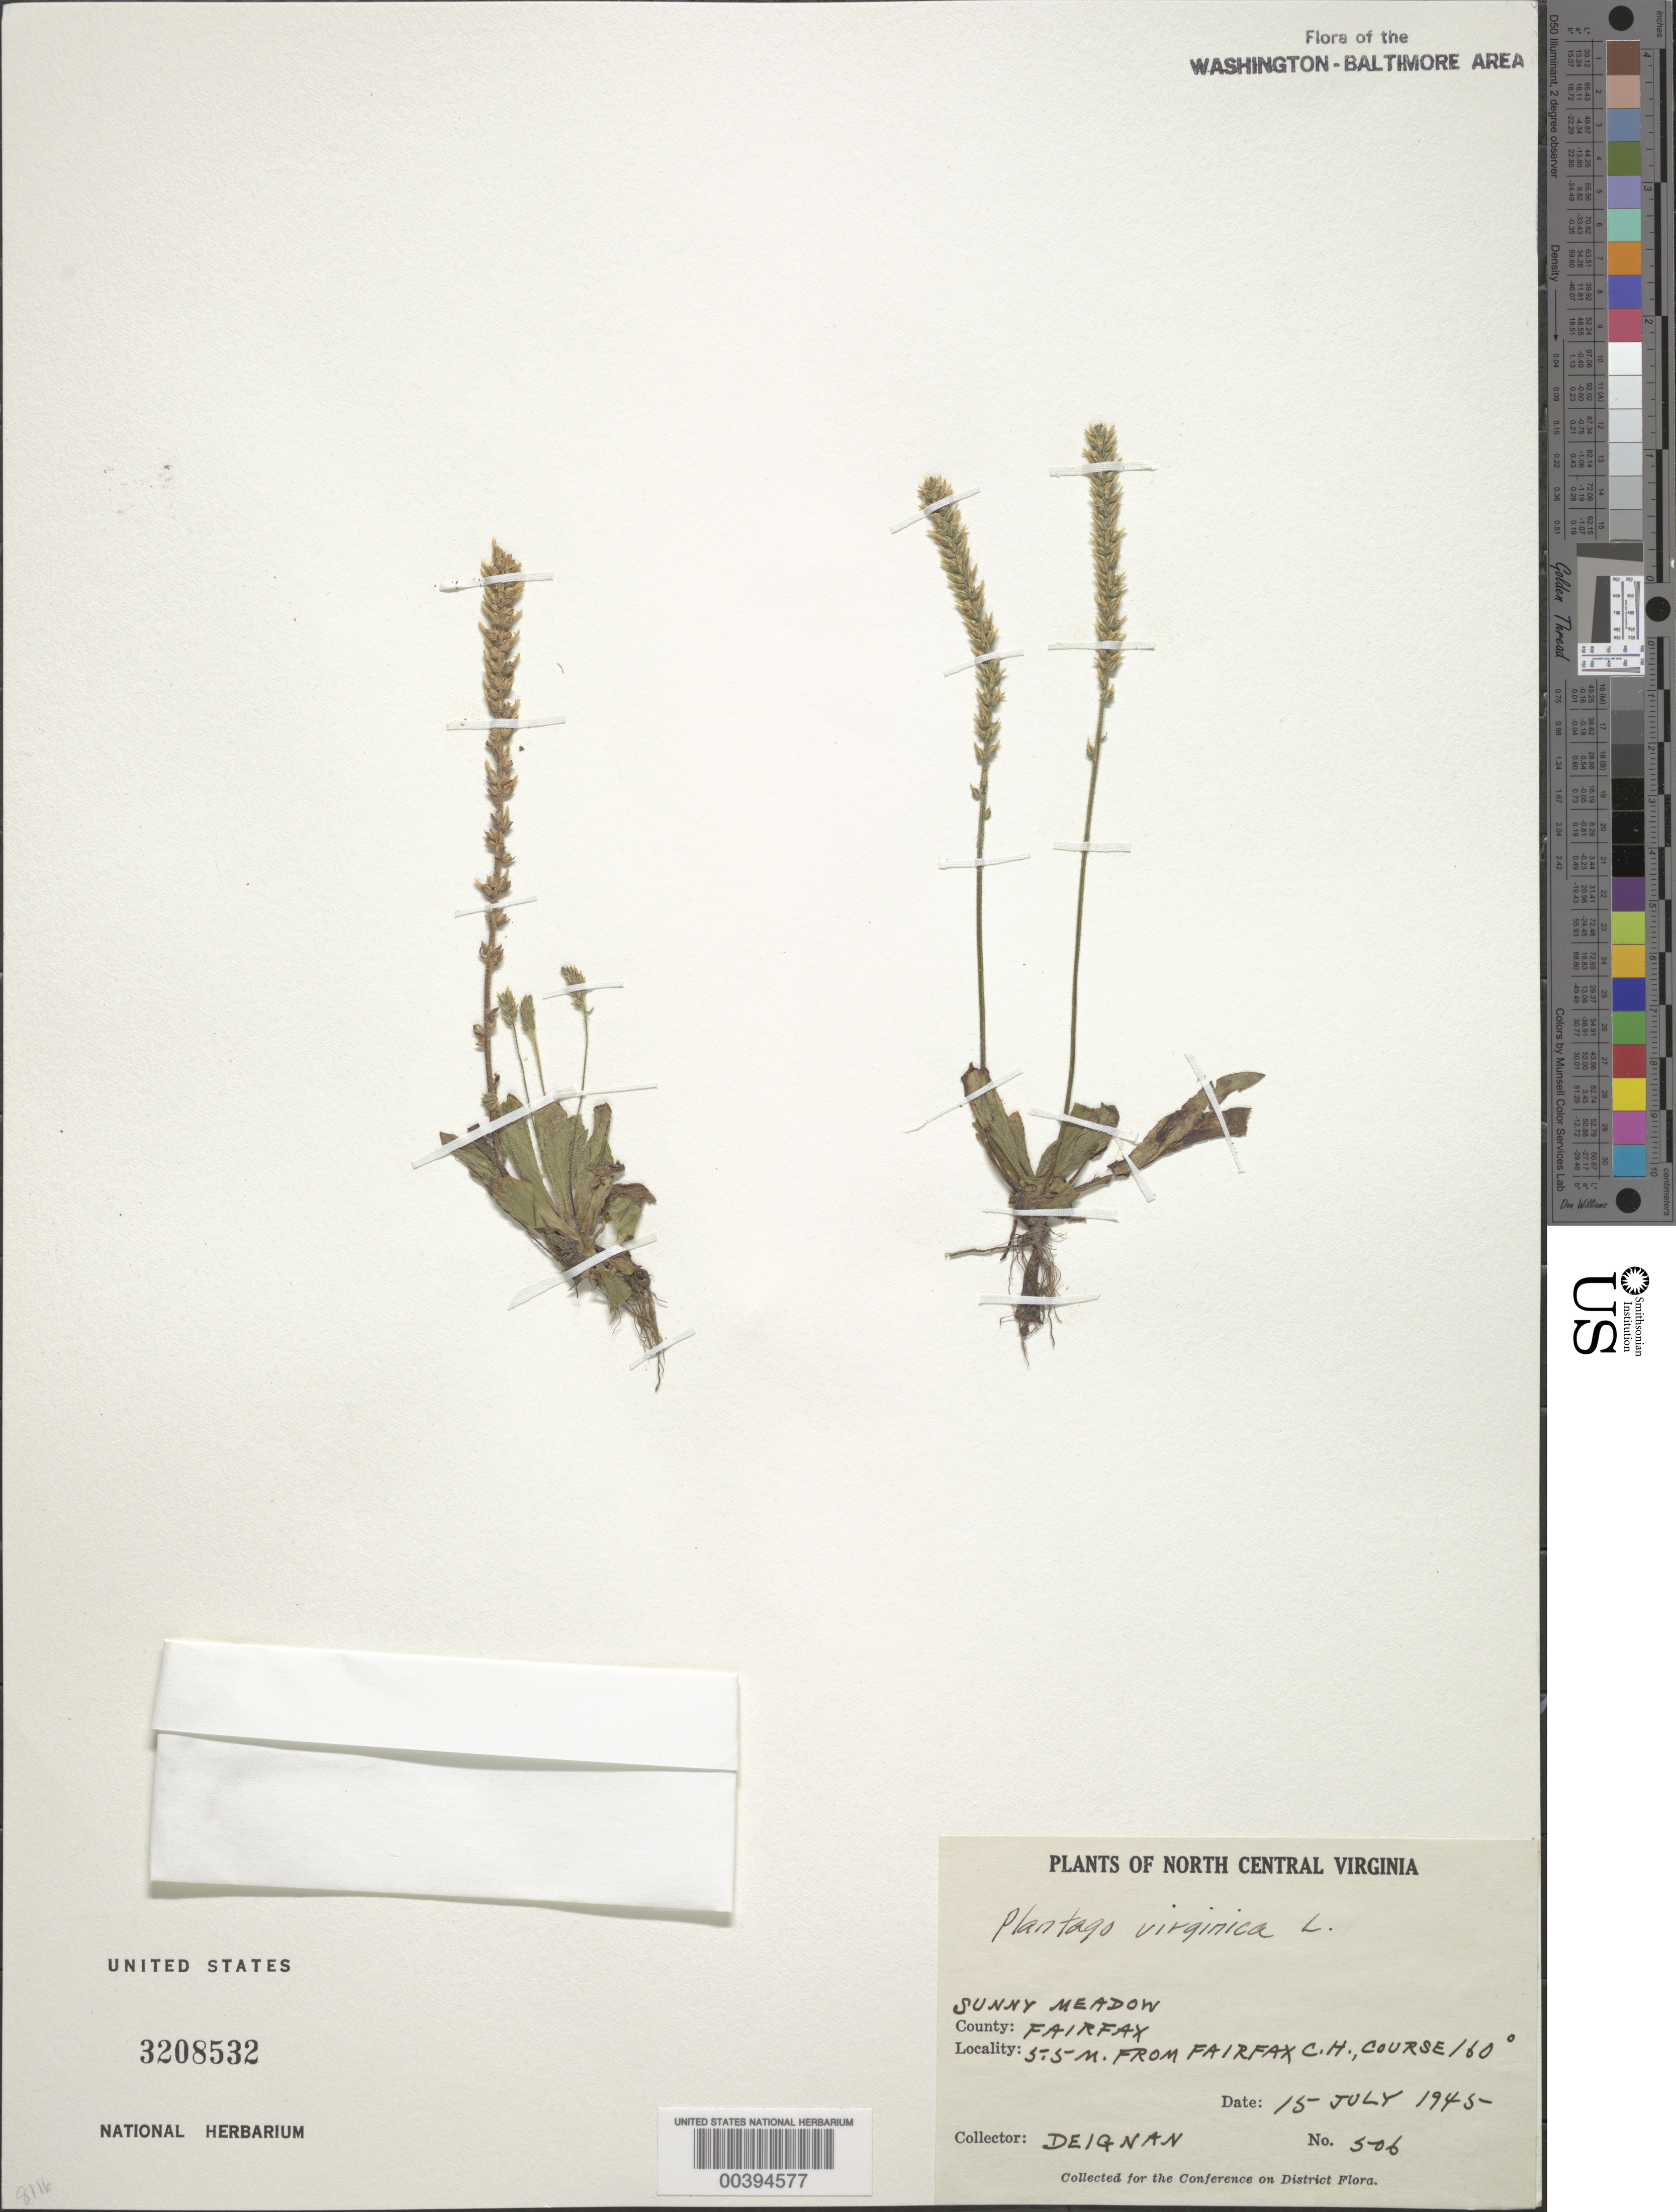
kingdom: Plantae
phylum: Tracheophyta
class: Magnoliopsida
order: Lamiales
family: Plantaginaceae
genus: Plantago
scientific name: Plantago virginica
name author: L.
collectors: H. Deignan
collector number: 506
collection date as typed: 15 Jul 1945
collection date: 1945-07-15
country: United States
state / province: Virginia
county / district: Fairfax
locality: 5.5 M from Fairfax Court House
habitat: Sunny meadow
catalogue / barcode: US 3208532